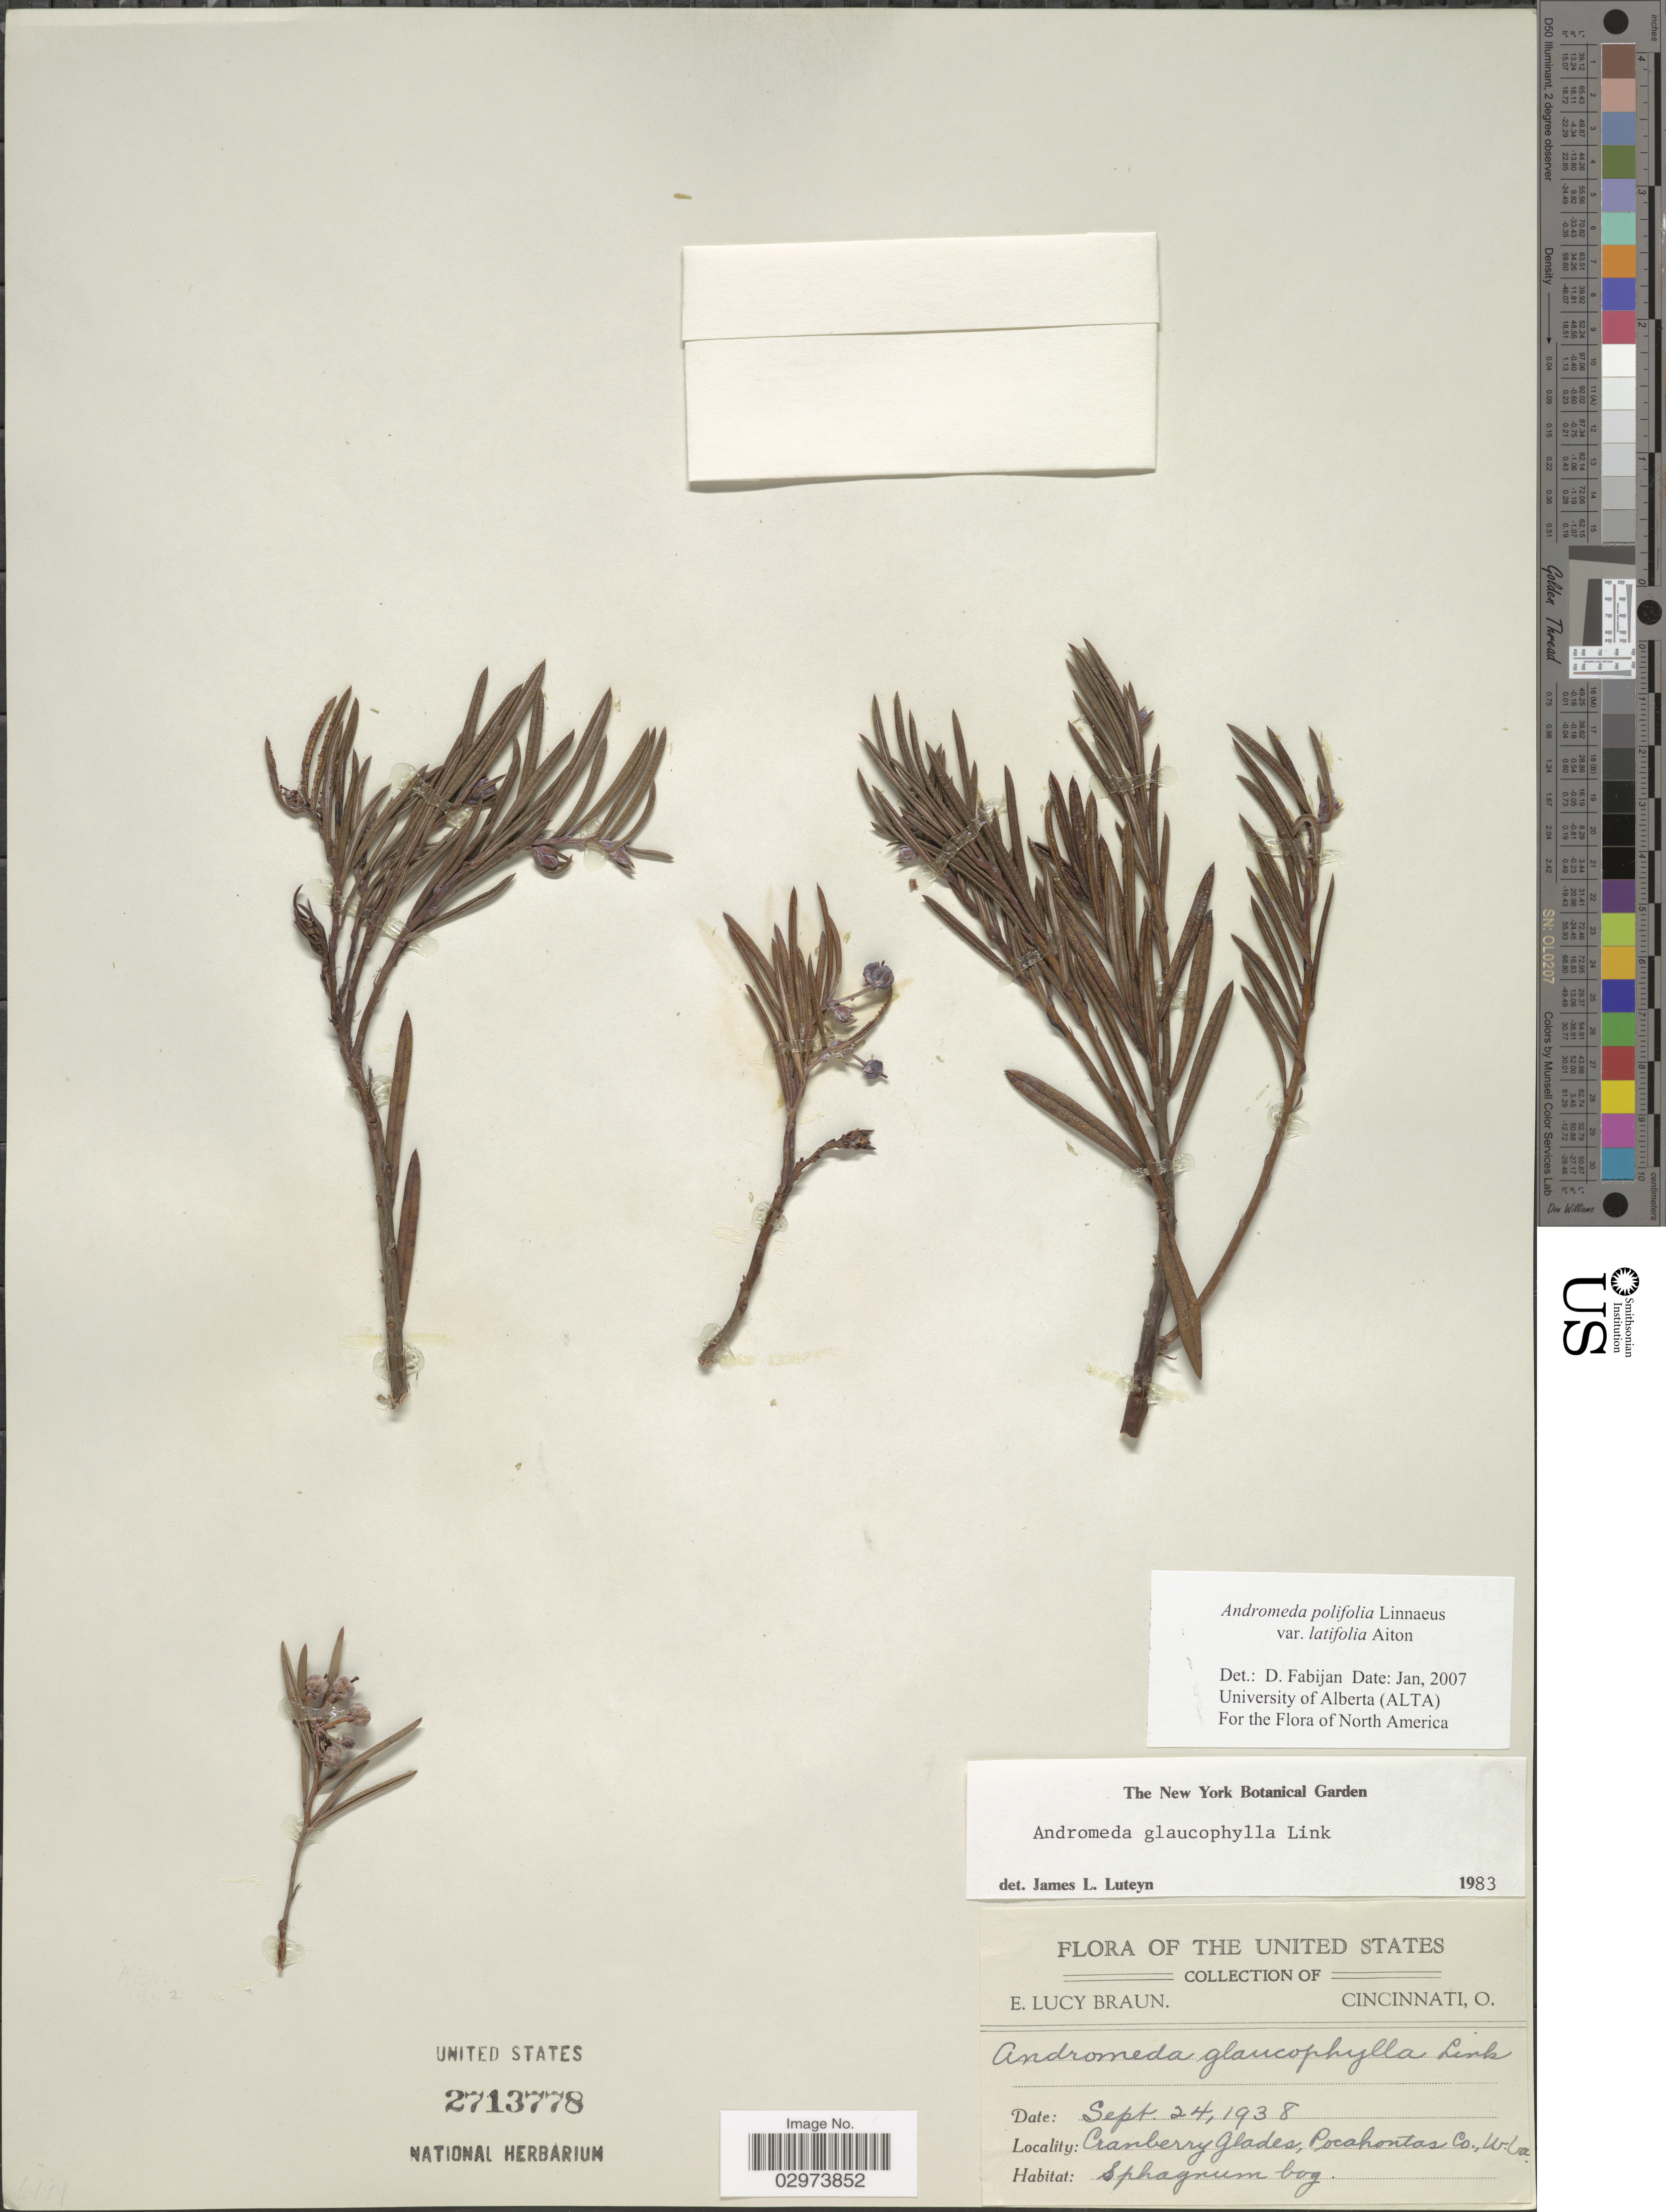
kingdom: Plantae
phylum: Tracheophyta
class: Magnoliopsida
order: Ericales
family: Ericaceae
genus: Andromeda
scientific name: Andromeda polifolia var. latifolia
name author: Aiton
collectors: E. L. Braun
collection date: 1938-09-24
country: United States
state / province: West Virginia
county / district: Pocahontas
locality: Cranberry Galdes, Pocahontas Co., W. Va.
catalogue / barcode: US 2713778